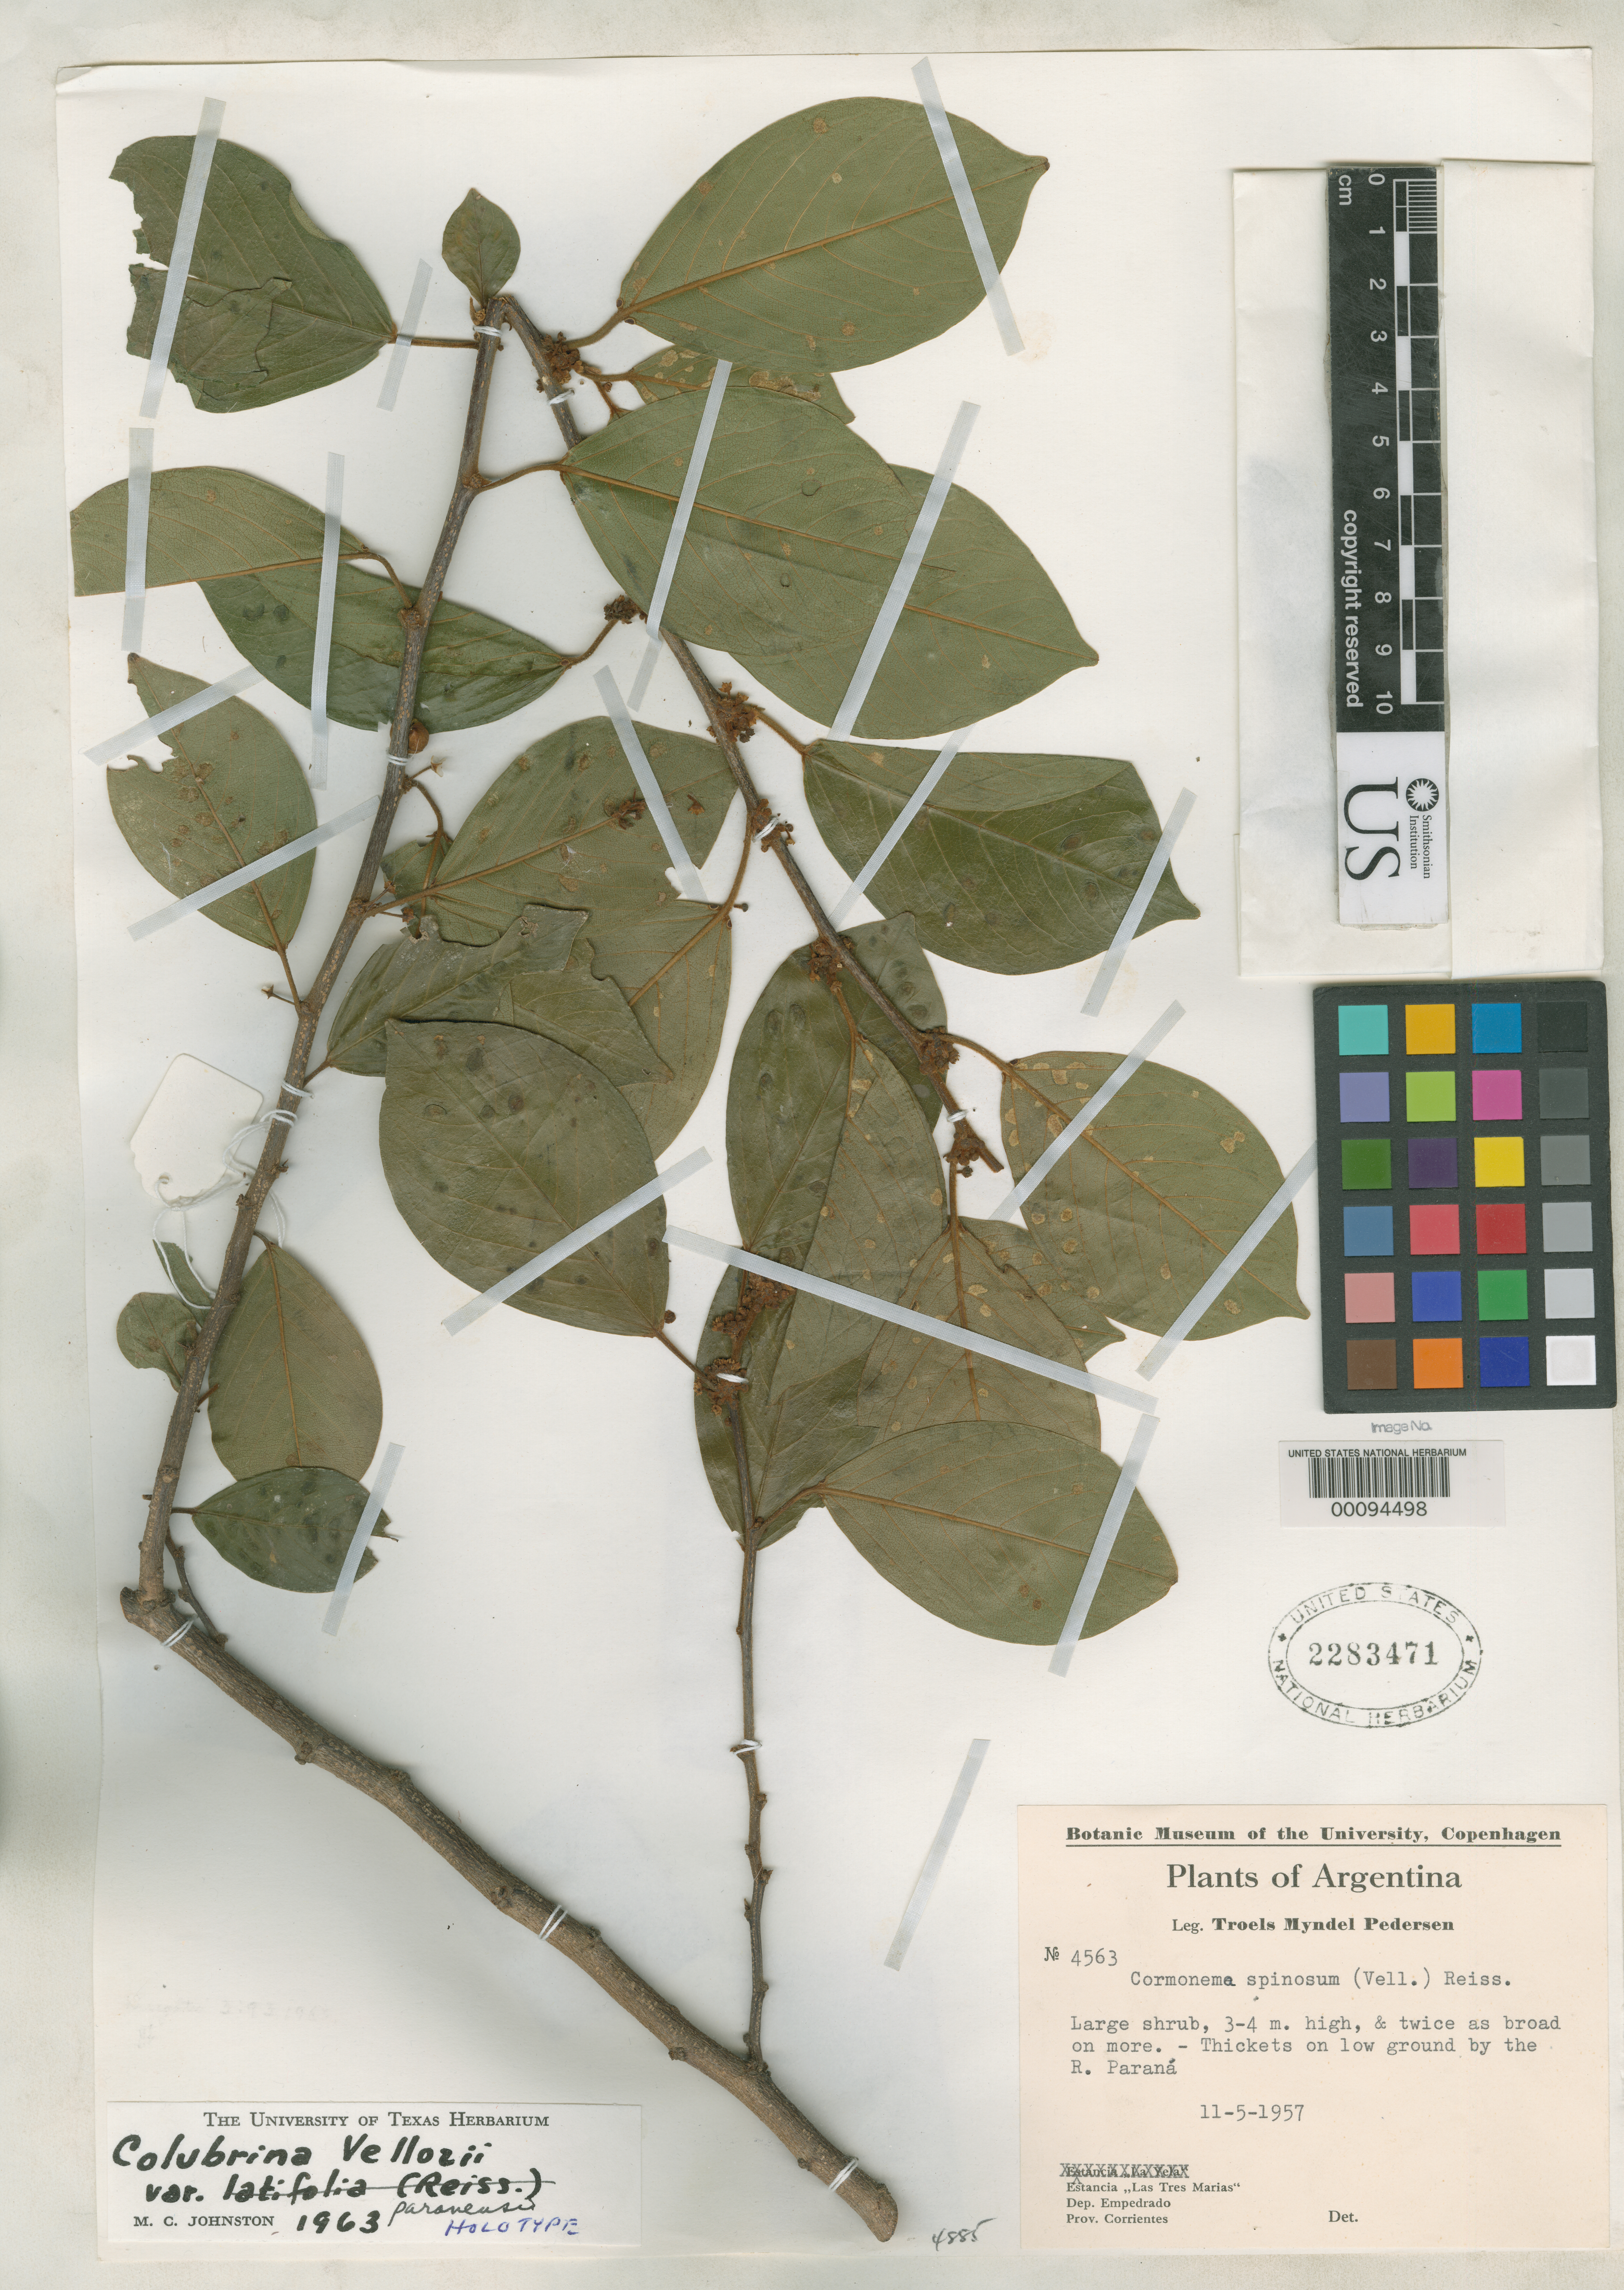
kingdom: Plantae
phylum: Tracheophyta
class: Magnoliopsida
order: Rosales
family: Rhamnaceae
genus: Colubrina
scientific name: Colubrina vellozoi var. paranensis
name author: M.C. Johnst.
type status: Holotype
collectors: T. M. Pedersen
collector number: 4563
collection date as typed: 11 May 1957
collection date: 1957-05-11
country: Argentina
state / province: Corrientes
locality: Rio Parana.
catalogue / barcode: US 2283471